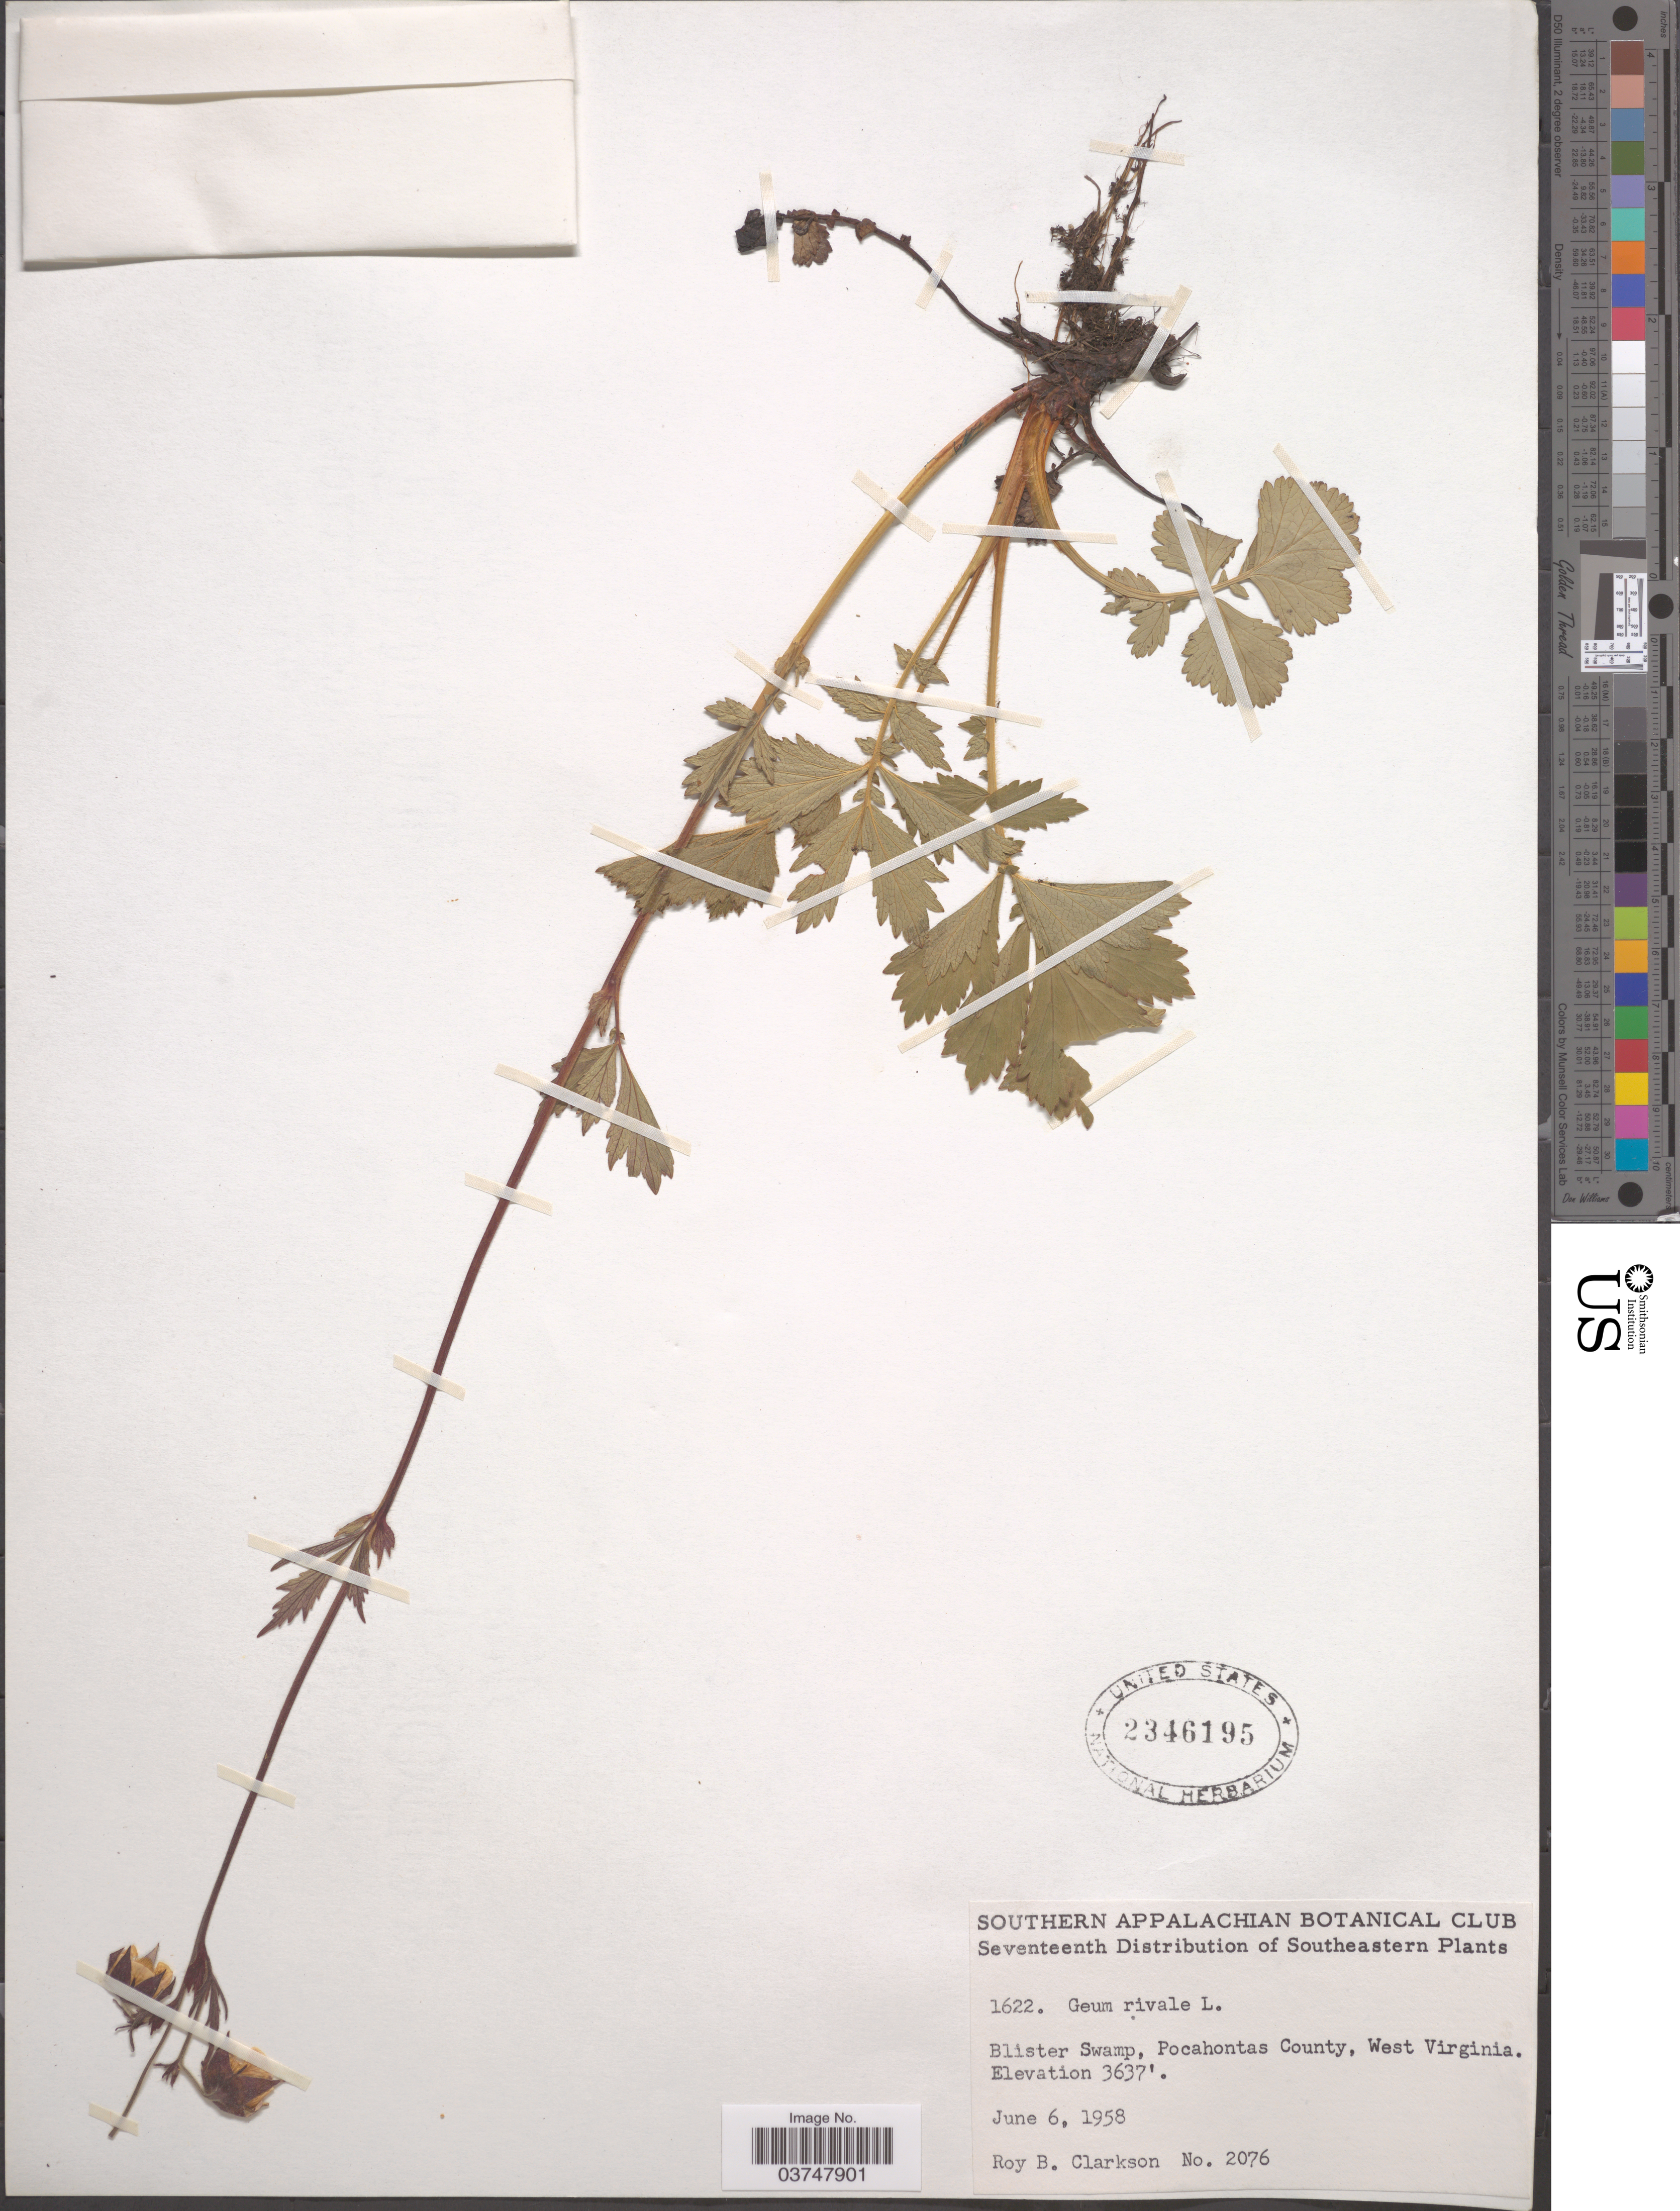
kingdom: Plantae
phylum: Tracheophyta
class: Magnoliopsida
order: Rosales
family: Rosaceae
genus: Geum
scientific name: Geum rivale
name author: L.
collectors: R. Clarkson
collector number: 2076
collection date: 1958-06-06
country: United States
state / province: West Virginia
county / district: Pocahontas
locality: Blister Swamp, Pocahontas County.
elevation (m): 1109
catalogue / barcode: US 2346195